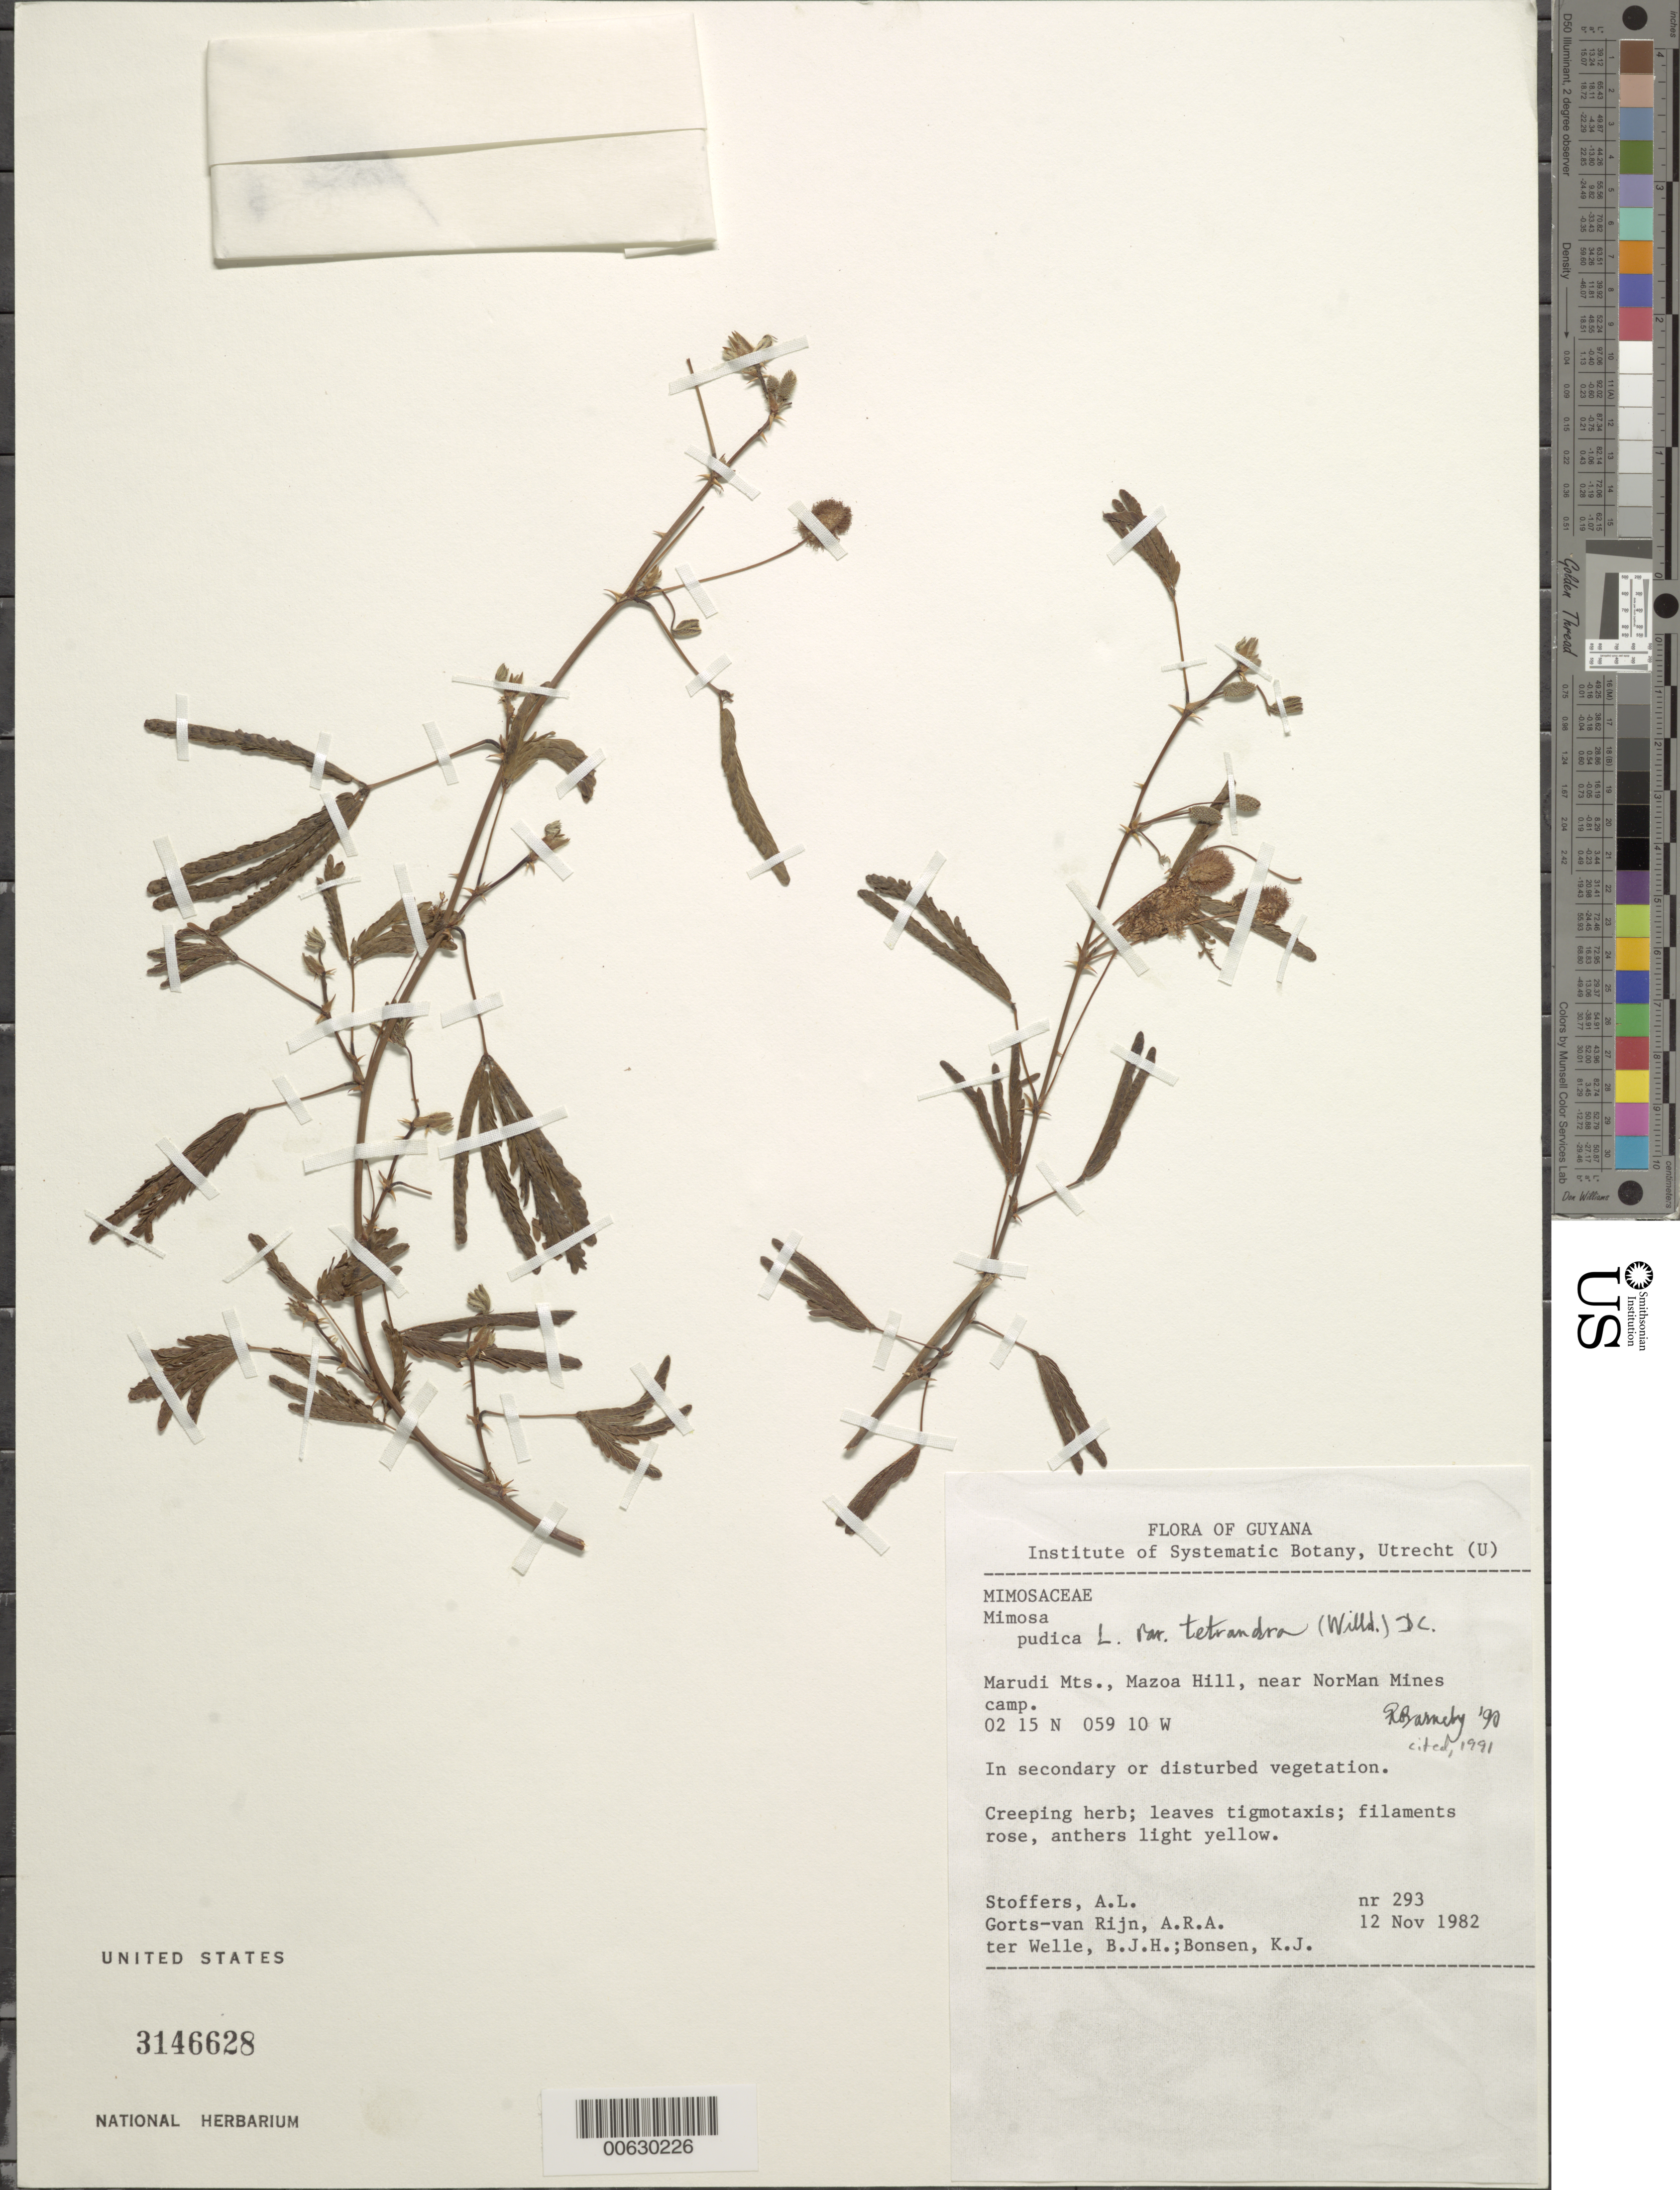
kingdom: Plantae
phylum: Tracheophyta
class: Magnoliopsida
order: Fabales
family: Fabaceae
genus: Mimosa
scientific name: Mimosa pudica var. tetrandra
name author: L.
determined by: Barneby, Rupert C., (NY)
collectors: A. Stoffers, A. .R. A. Görts-van Rijn, B. Welle & K. Bonsen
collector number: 293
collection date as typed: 12-Nov-82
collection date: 1982-11-12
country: Guyana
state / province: U. Takutu-U. Essequibo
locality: Marudi Mts., along trail from NorMan Mines camp to Locust Creek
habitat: Secondary or disturbed vegetation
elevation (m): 400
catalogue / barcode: US 3146628